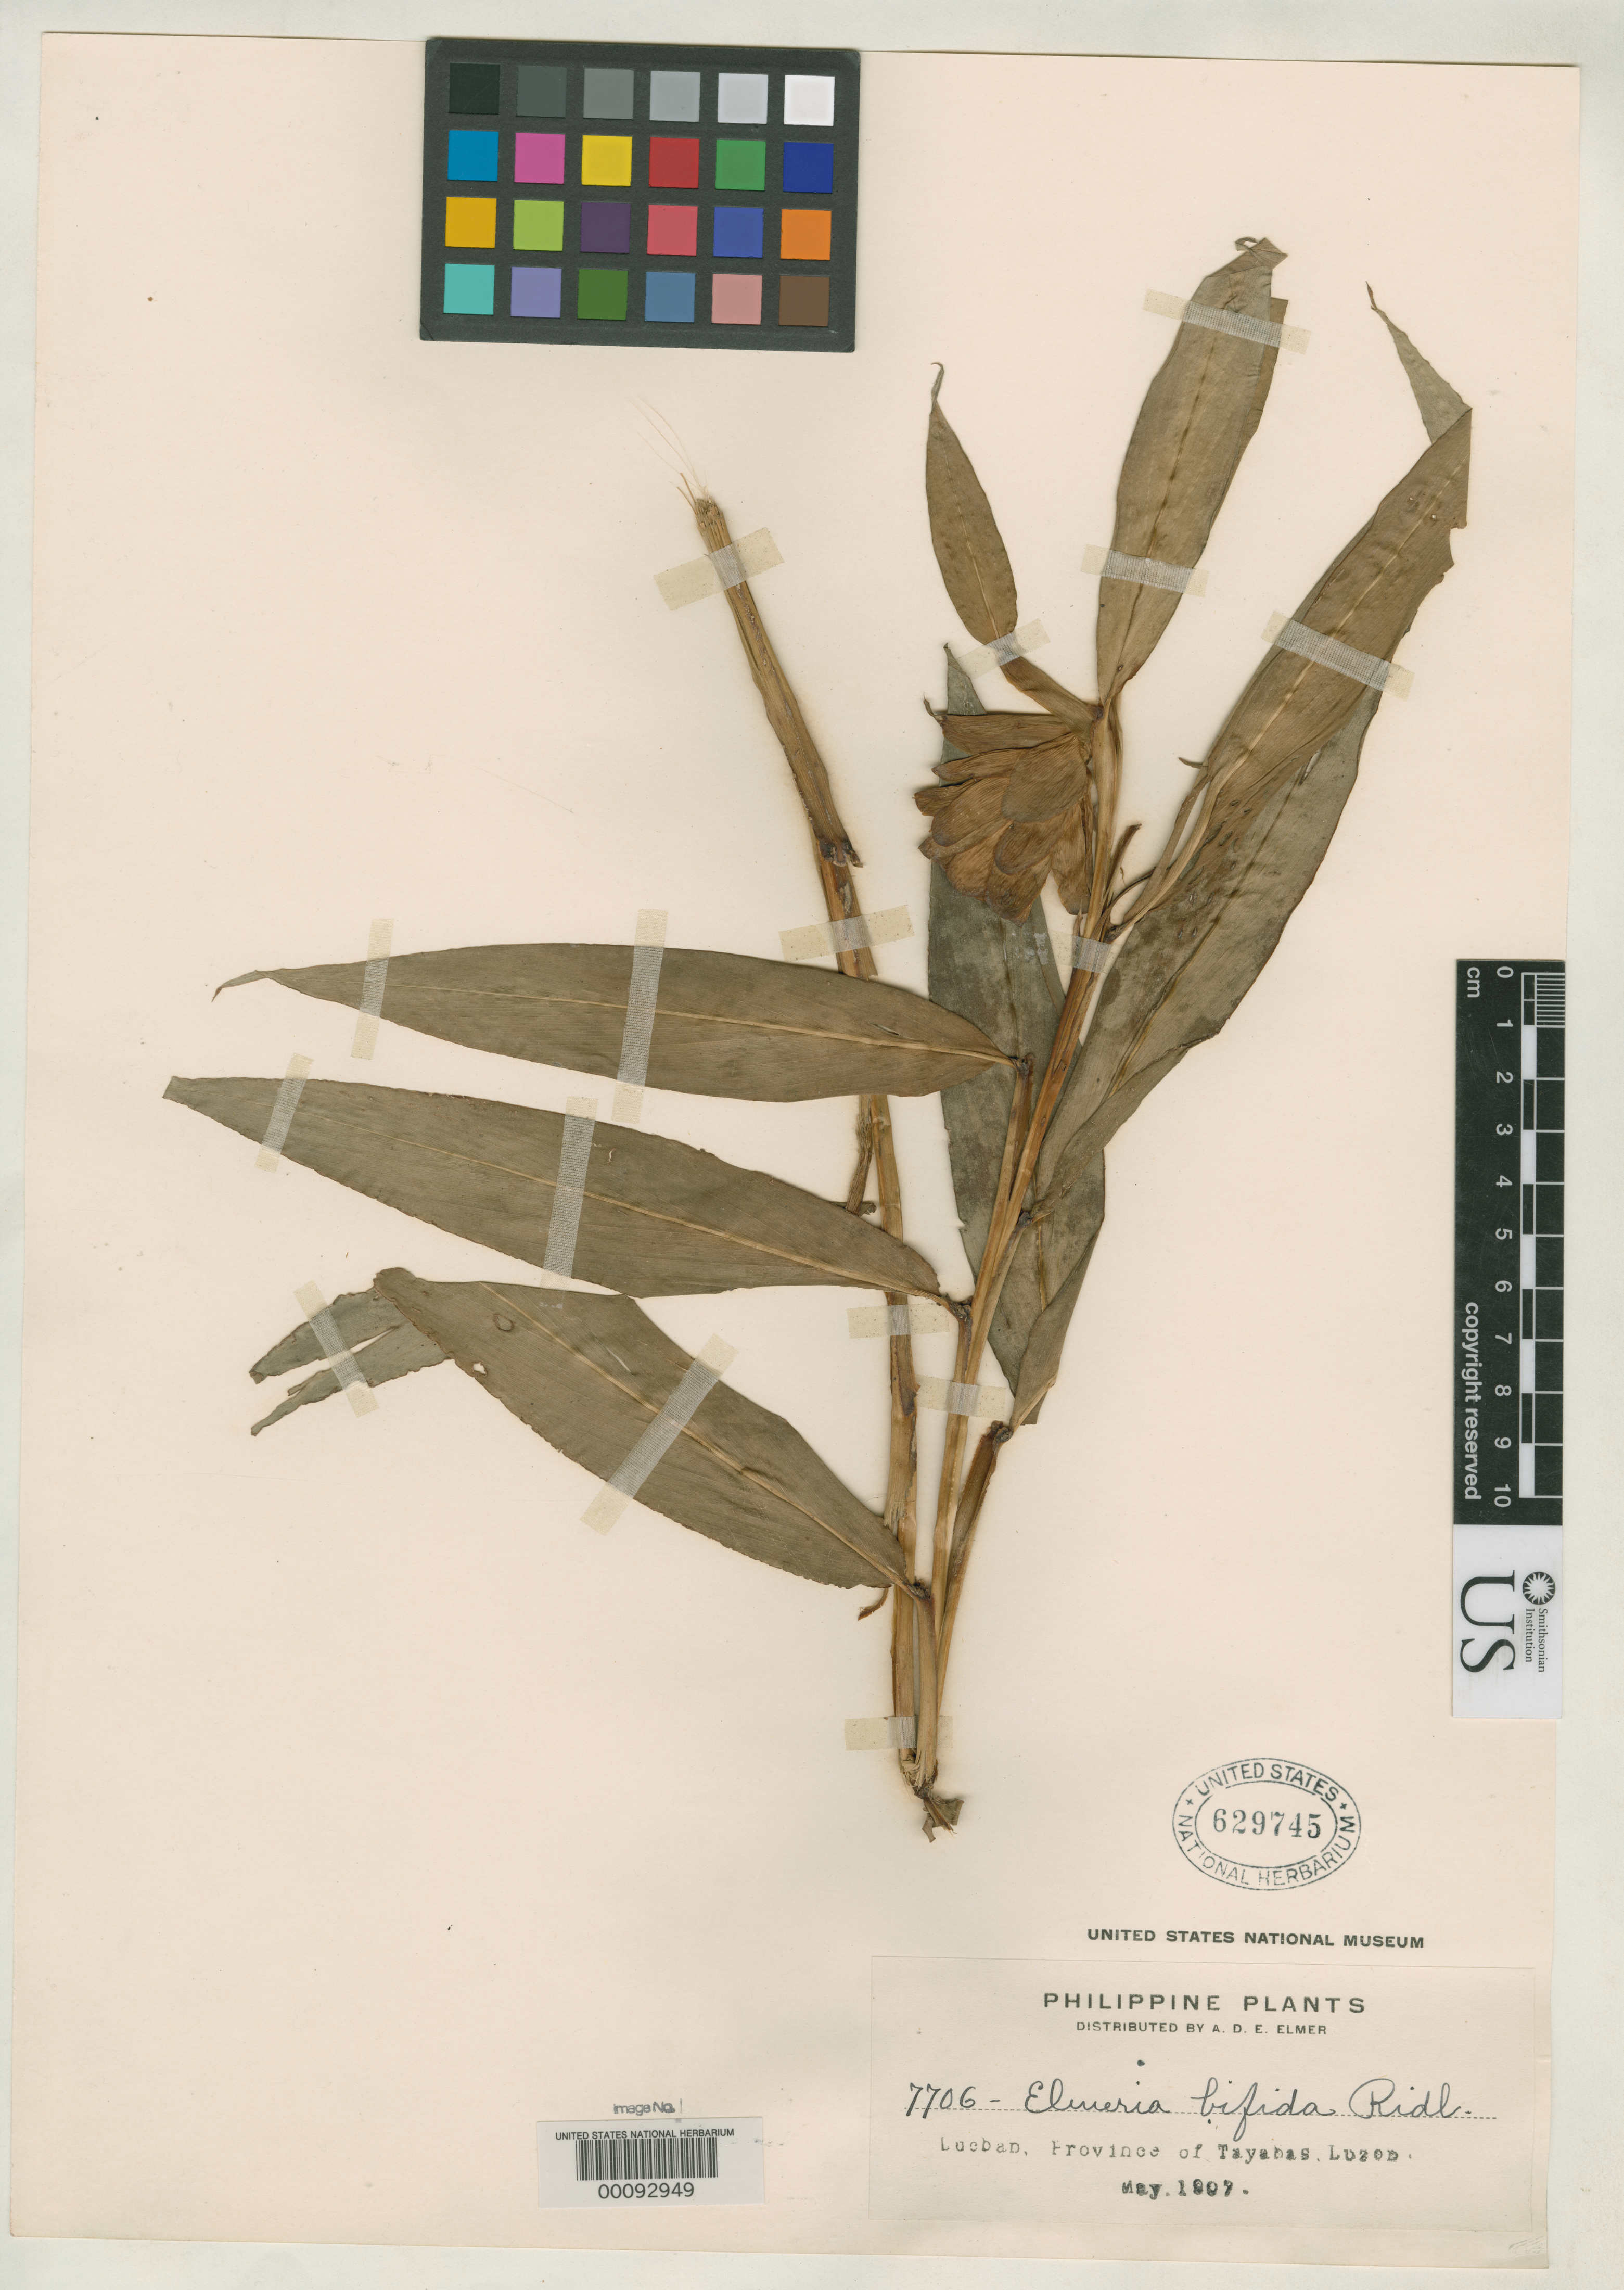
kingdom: Plantae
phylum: Tracheophyta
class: Liliopsida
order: Zingiberales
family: Zingiberaceae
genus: Elmeria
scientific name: Elmeria bifida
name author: Ridl.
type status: Isosyntype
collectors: A. D. E. Elmer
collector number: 7706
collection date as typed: May 1907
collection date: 1907-05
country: Philippines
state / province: Calabarzon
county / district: Quezon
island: Luzon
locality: Lucban, Province of Tayabas, Luzon.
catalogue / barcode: US 629745